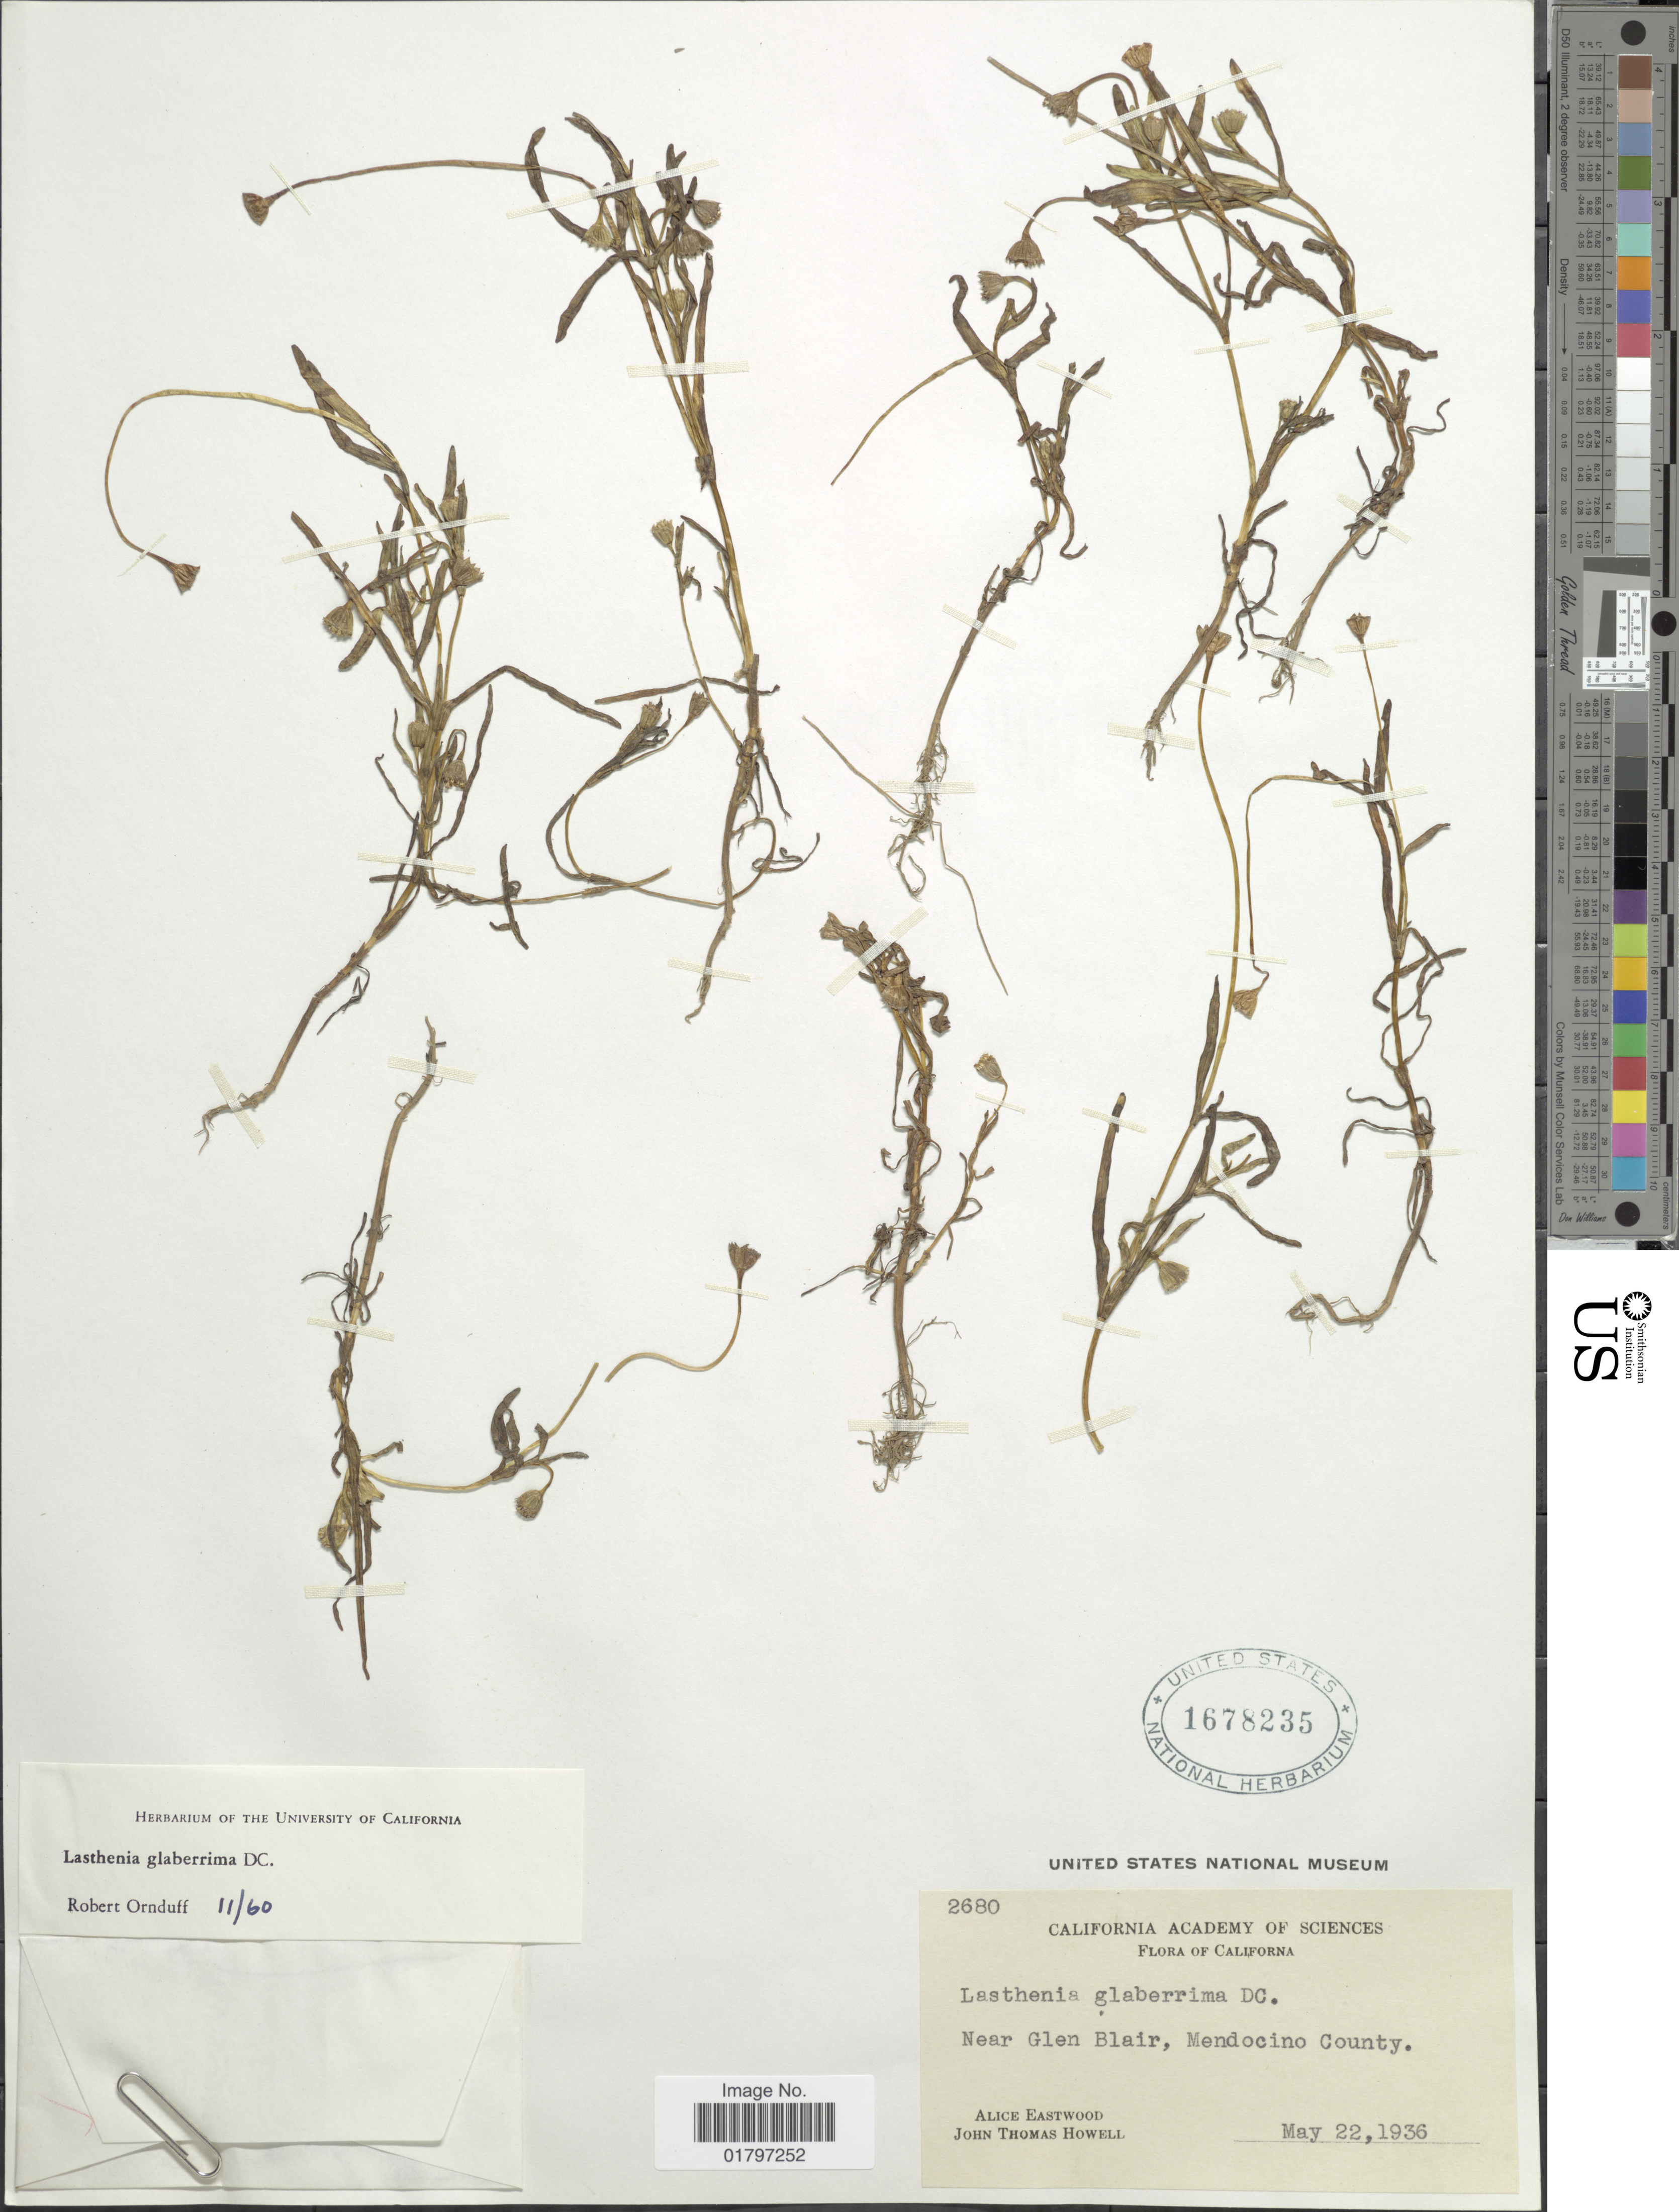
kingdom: Plantae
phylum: Tracheophyta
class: Magnoliopsida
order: Asterales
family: Asteraceae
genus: Lasthenia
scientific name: Lasthenia glaberrima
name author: DC.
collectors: A. Eastwood & J. T. Howell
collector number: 2680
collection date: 1936-05-22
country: United States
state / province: California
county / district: Mendocino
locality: Near Glen Blair, Mendocino County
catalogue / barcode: US 1678235